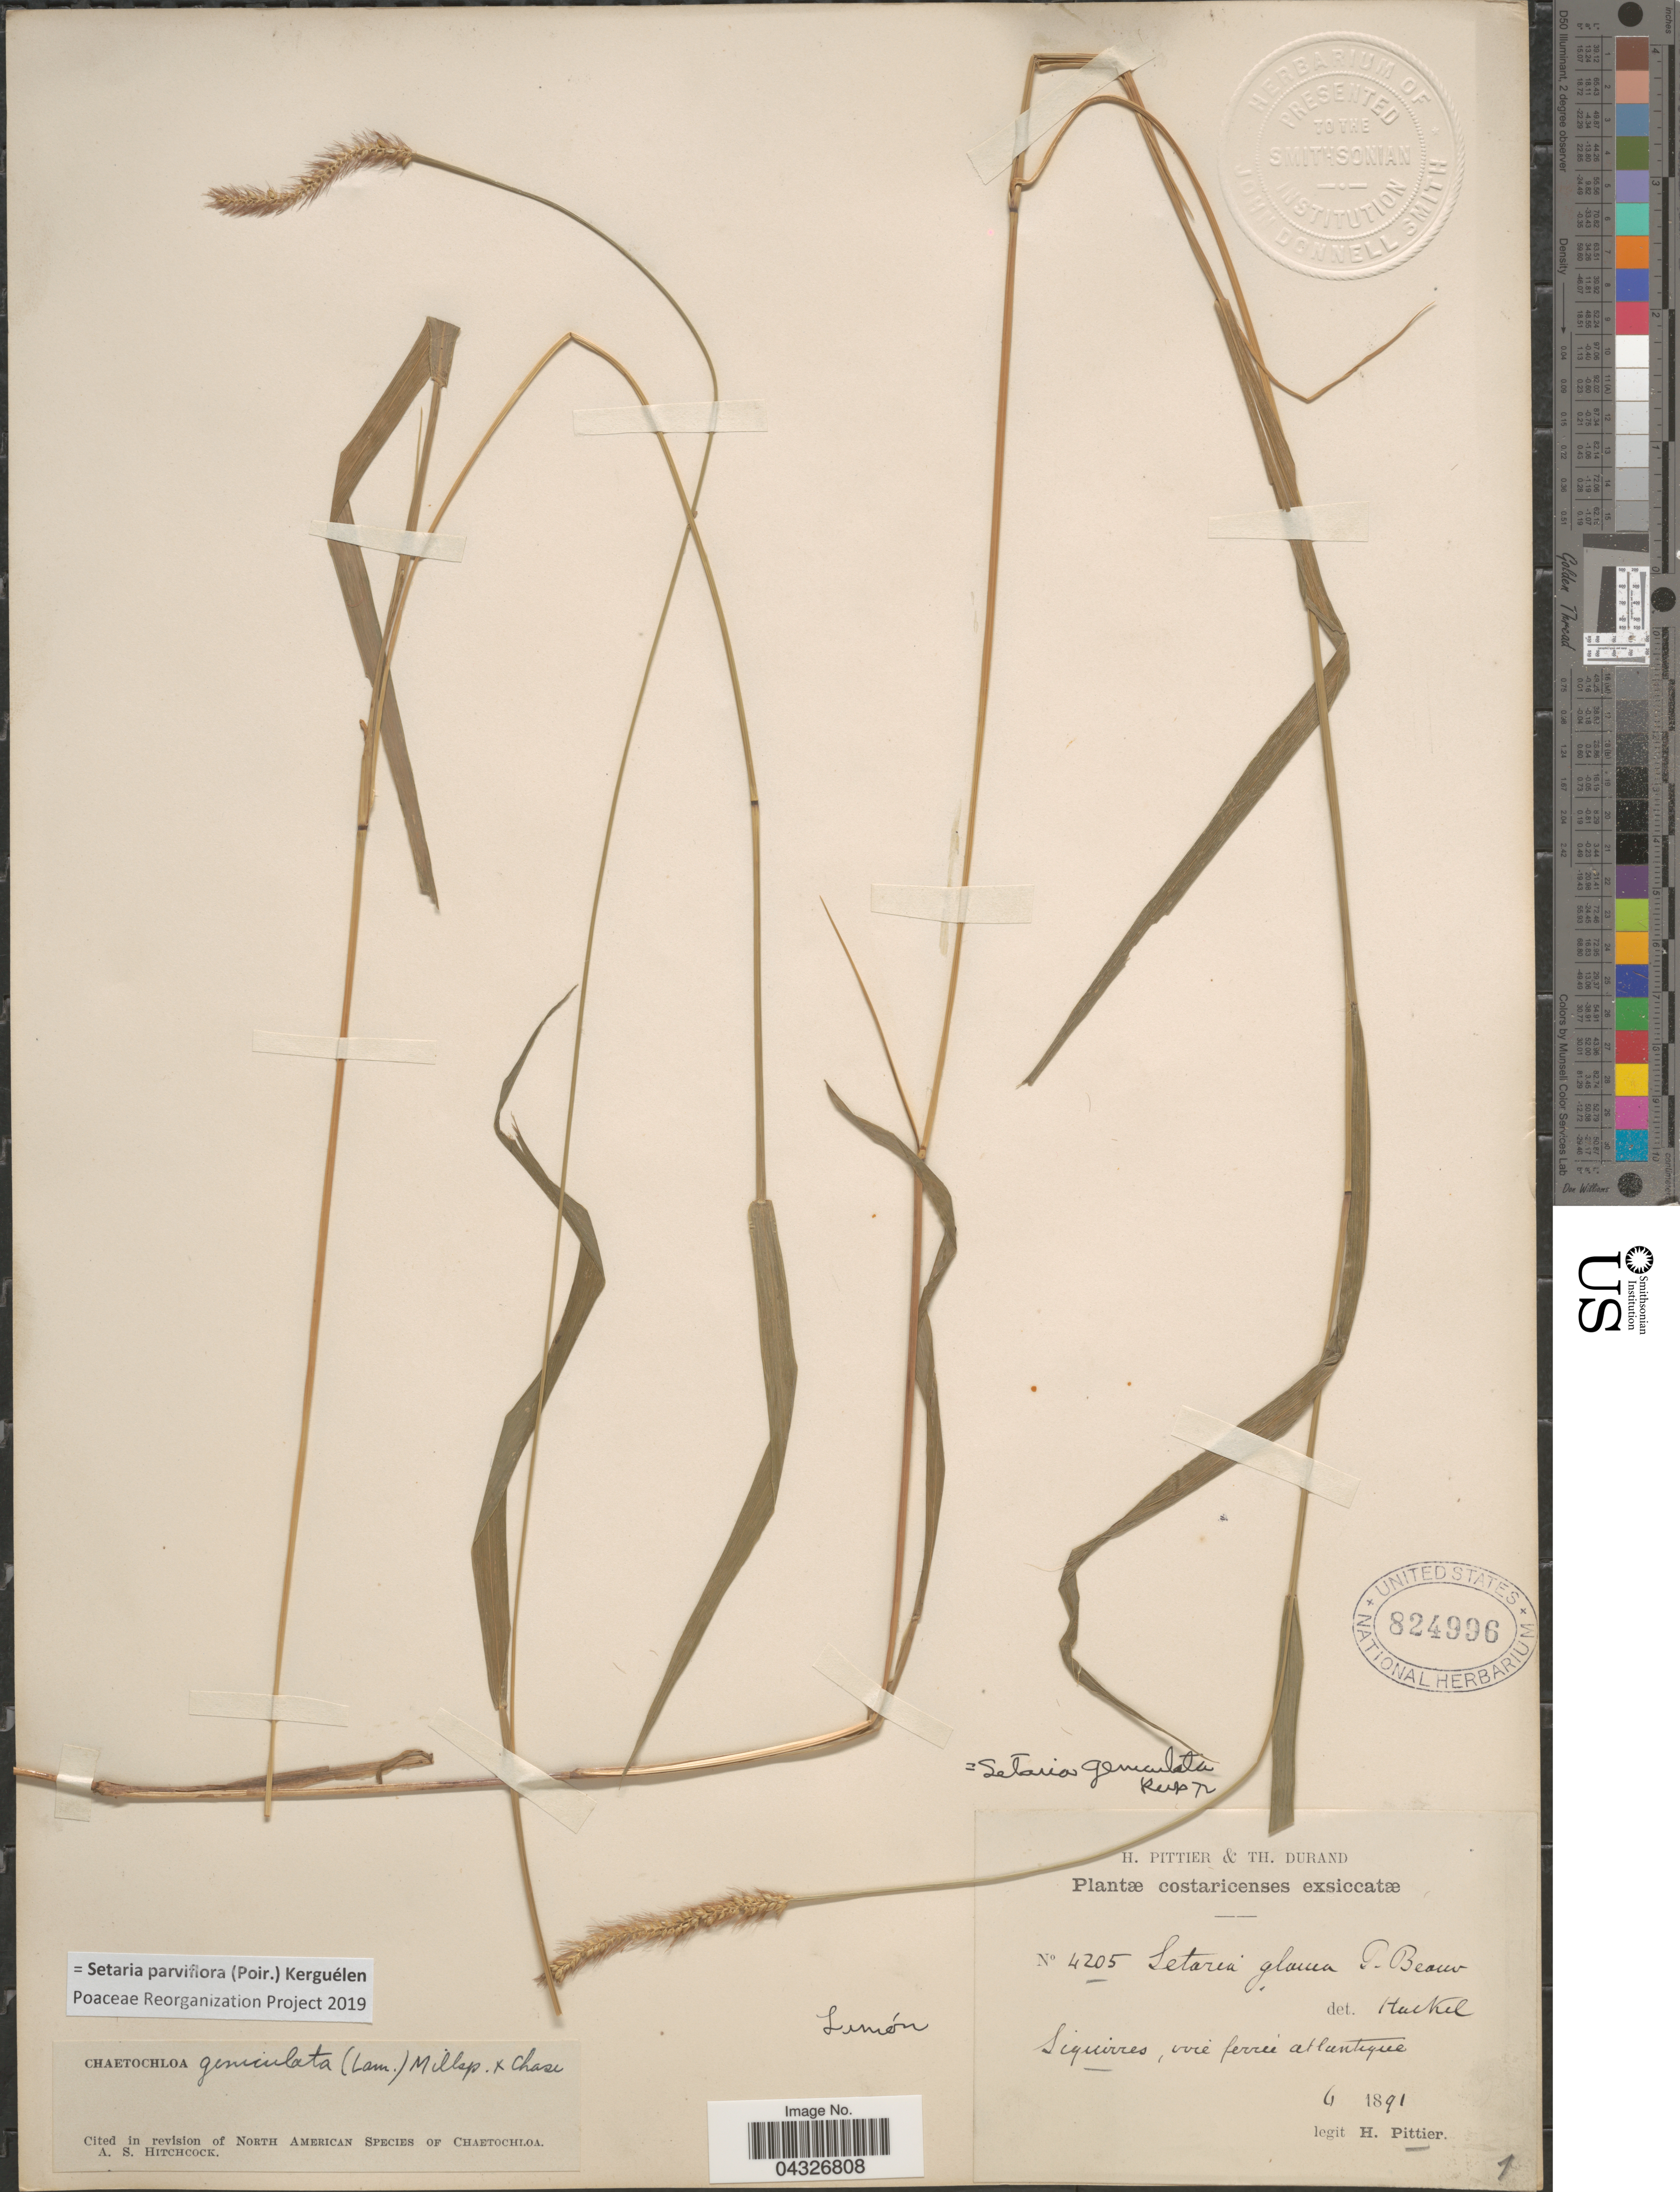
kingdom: Plantae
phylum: Tracheophyta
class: Liliopsida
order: Poales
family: Poaceae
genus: Setaria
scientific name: Setaria parviflora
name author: (Poir.) Kerguélen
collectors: H. F. Pittier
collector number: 4205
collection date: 1891-06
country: Costa Rica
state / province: Limón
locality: Siquirres, voie ferrée atlantique.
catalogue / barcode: US 824996